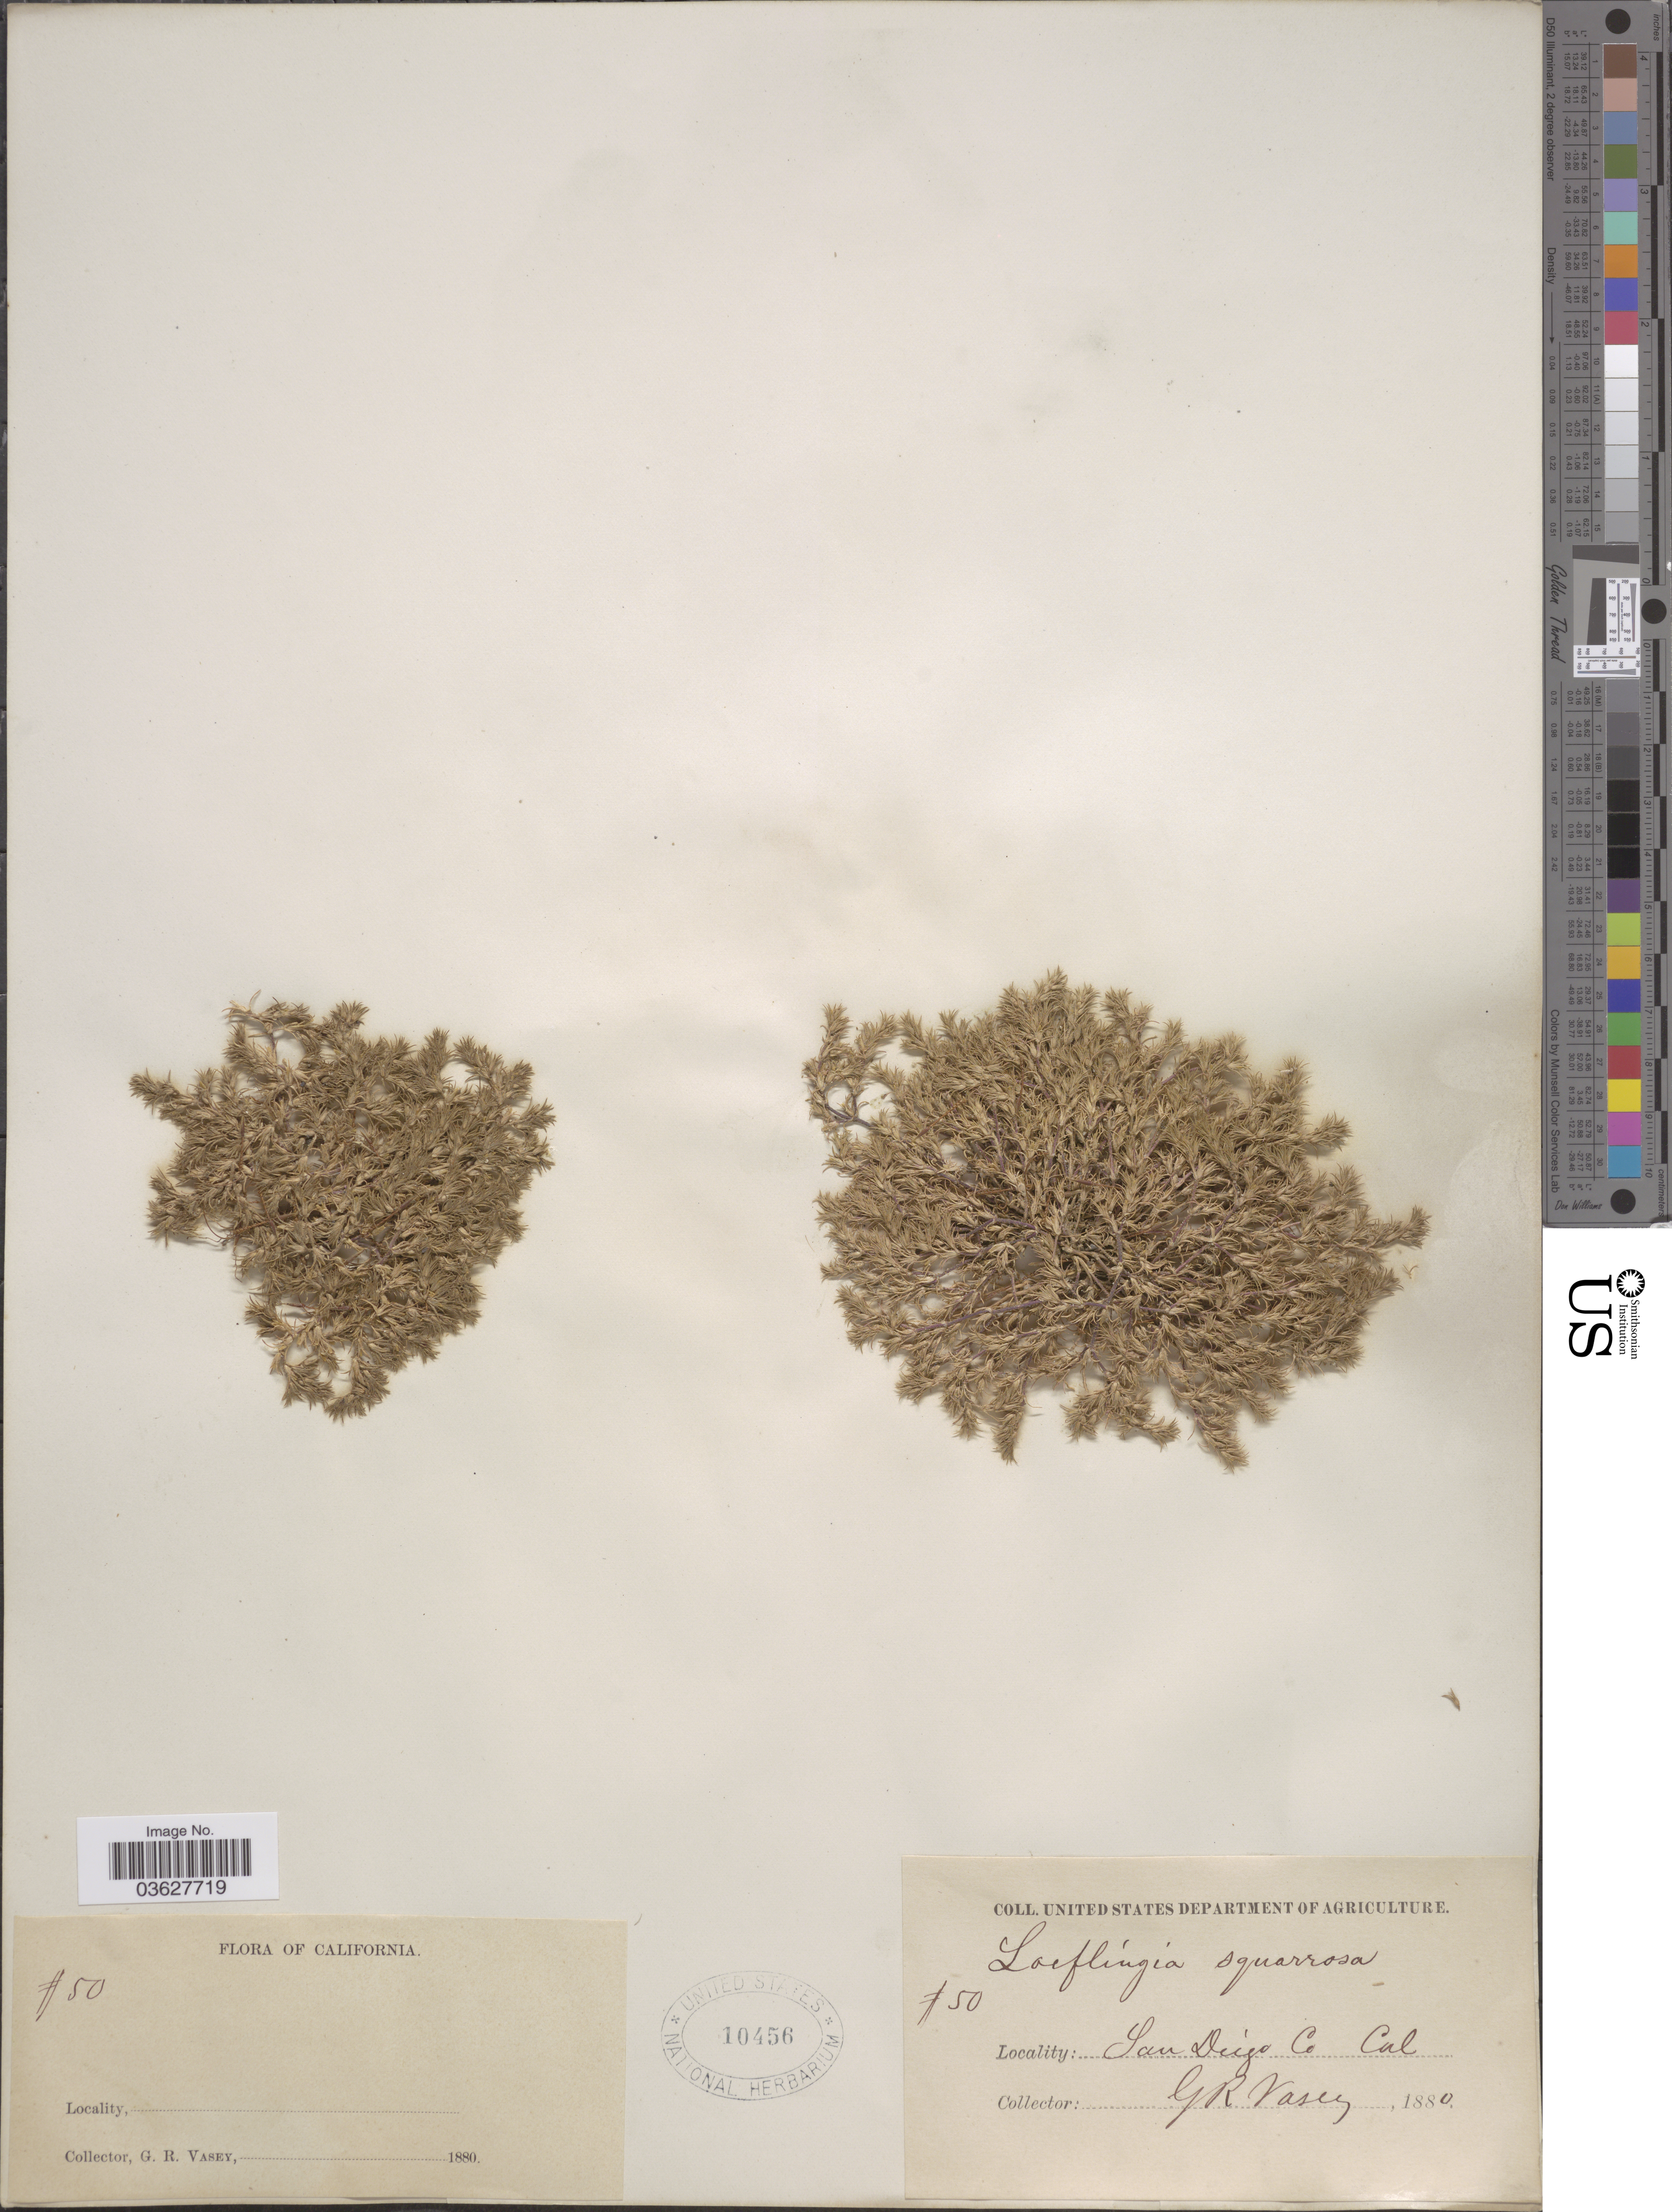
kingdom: Plantae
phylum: Tracheophyta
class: Magnoliopsida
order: Caryophyllales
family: Caryophyllaceae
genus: Loeflingia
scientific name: Loeflingia squarrosa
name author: Nutt.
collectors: G. R. Vasey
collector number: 50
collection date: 1880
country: United States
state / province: California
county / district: San Diego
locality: San Diego Co.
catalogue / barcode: US 10456